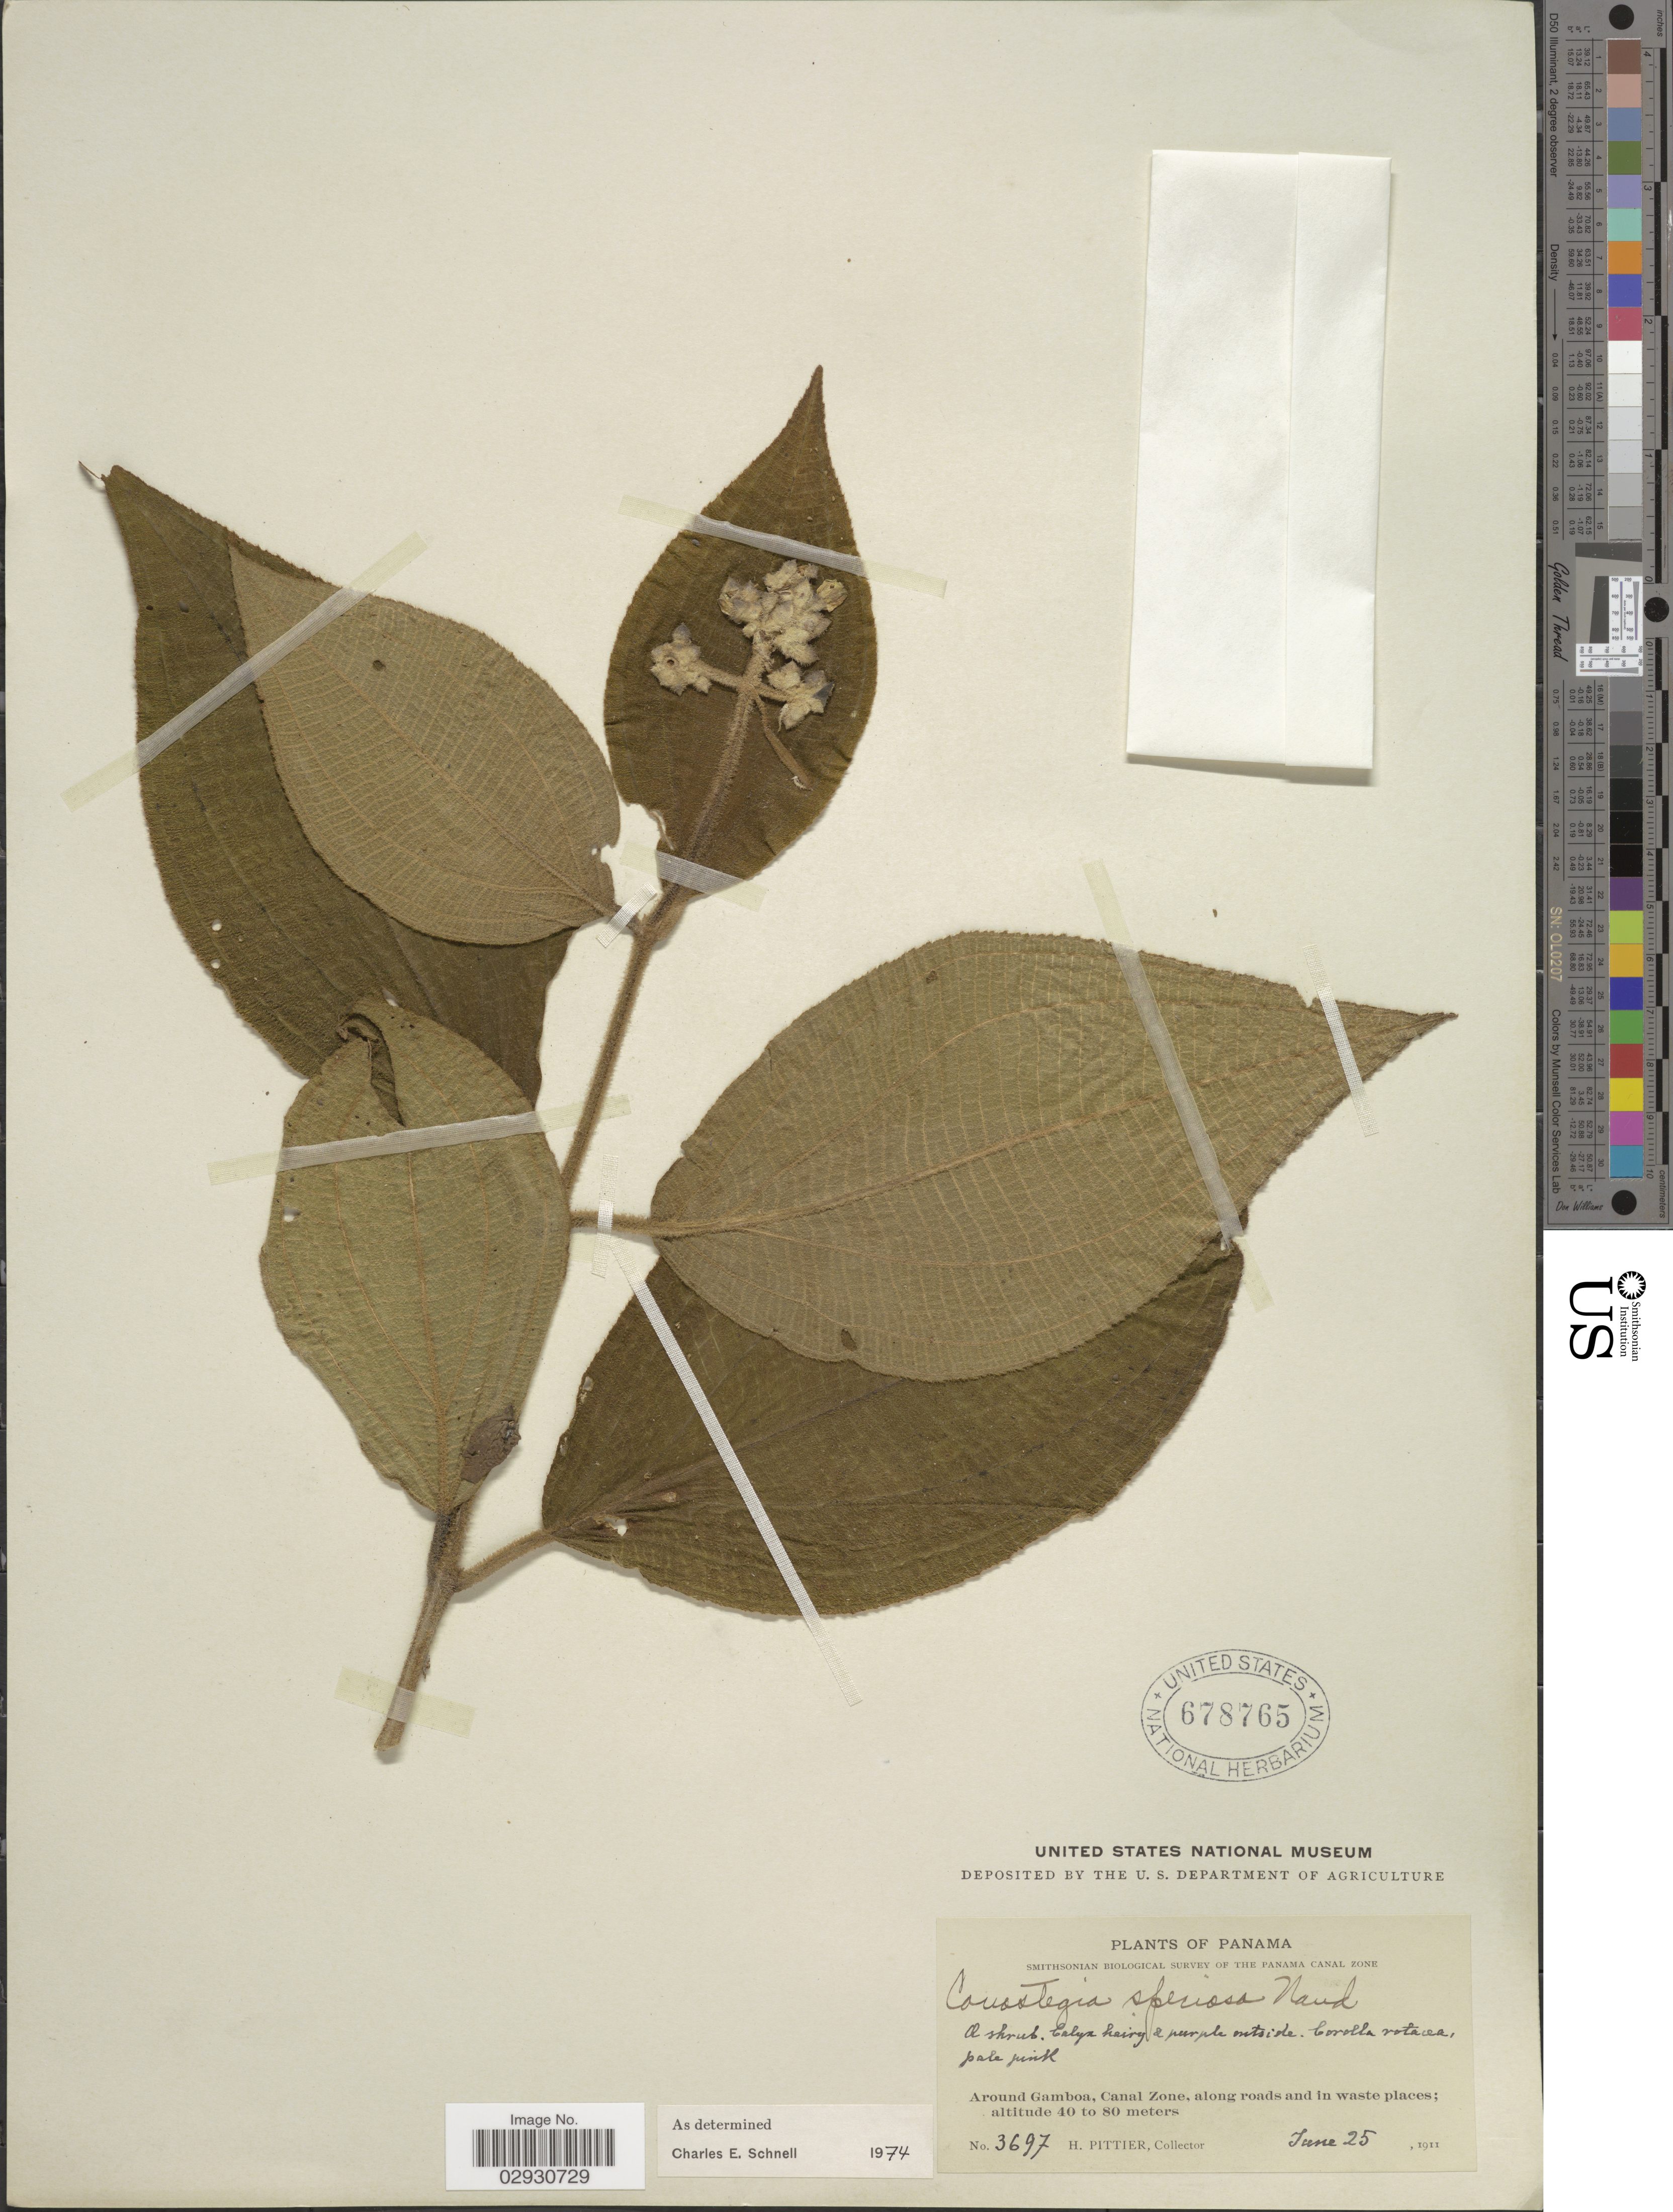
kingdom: Plantae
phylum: Tracheophyta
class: Magnoliopsida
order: Myrtales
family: Melastomataceae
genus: Conostegia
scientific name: Conostegia speciosa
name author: Naudin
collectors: H. F. Pittier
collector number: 3697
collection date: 1911-06-25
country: Panama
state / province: Colón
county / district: Canal Zone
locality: Around Gamboa, Canal Zone, along roads and in waste places.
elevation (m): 40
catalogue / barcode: US 678765